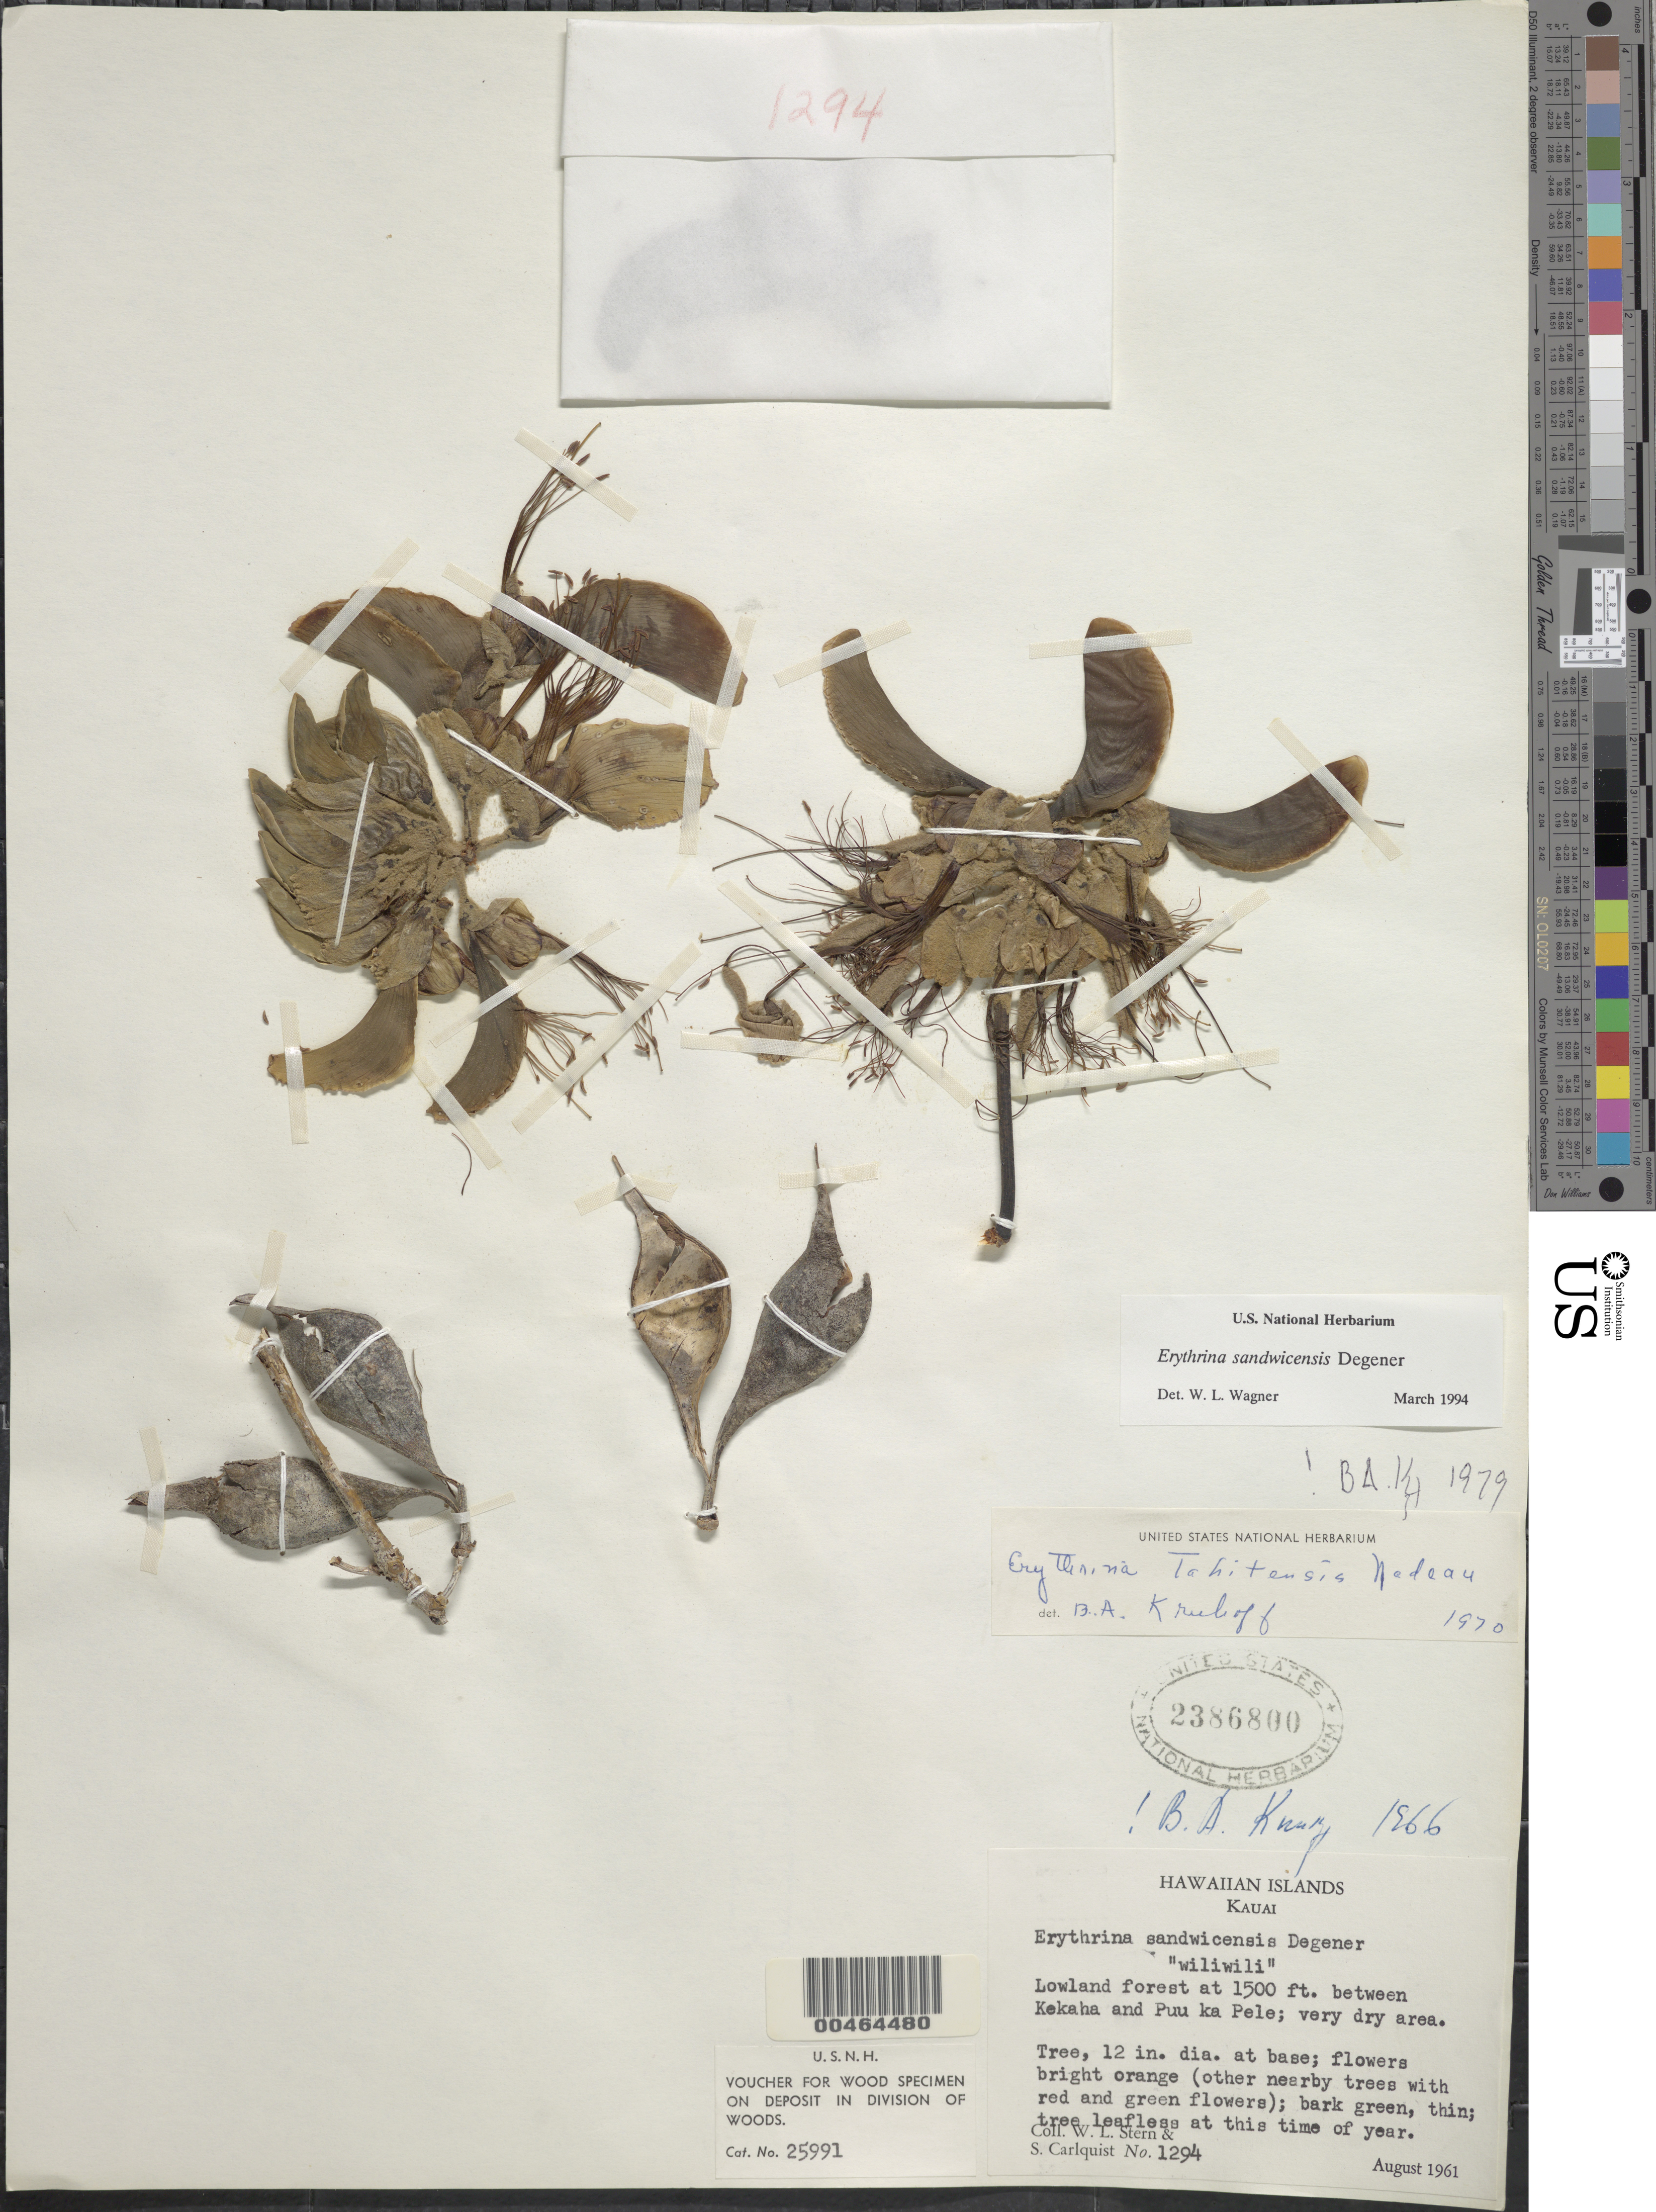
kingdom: Plantae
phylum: Tracheophyta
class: Magnoliopsida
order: Fabales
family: Fabaceae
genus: Erythrina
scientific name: Erythrina sandwicensis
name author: O. Deg.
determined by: Wagner, W. L., (BOT), Smithsonian Institution - National Museum of Natural History (UNITED STATES)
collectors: W. L. Stern & S. Carlquist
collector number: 1294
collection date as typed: Aug 1961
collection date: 1961-08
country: United States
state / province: Hawaii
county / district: Kauai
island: Kaua'i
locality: Forest between Kekaha and Puu ka Pele.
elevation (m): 457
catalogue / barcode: US 2386800